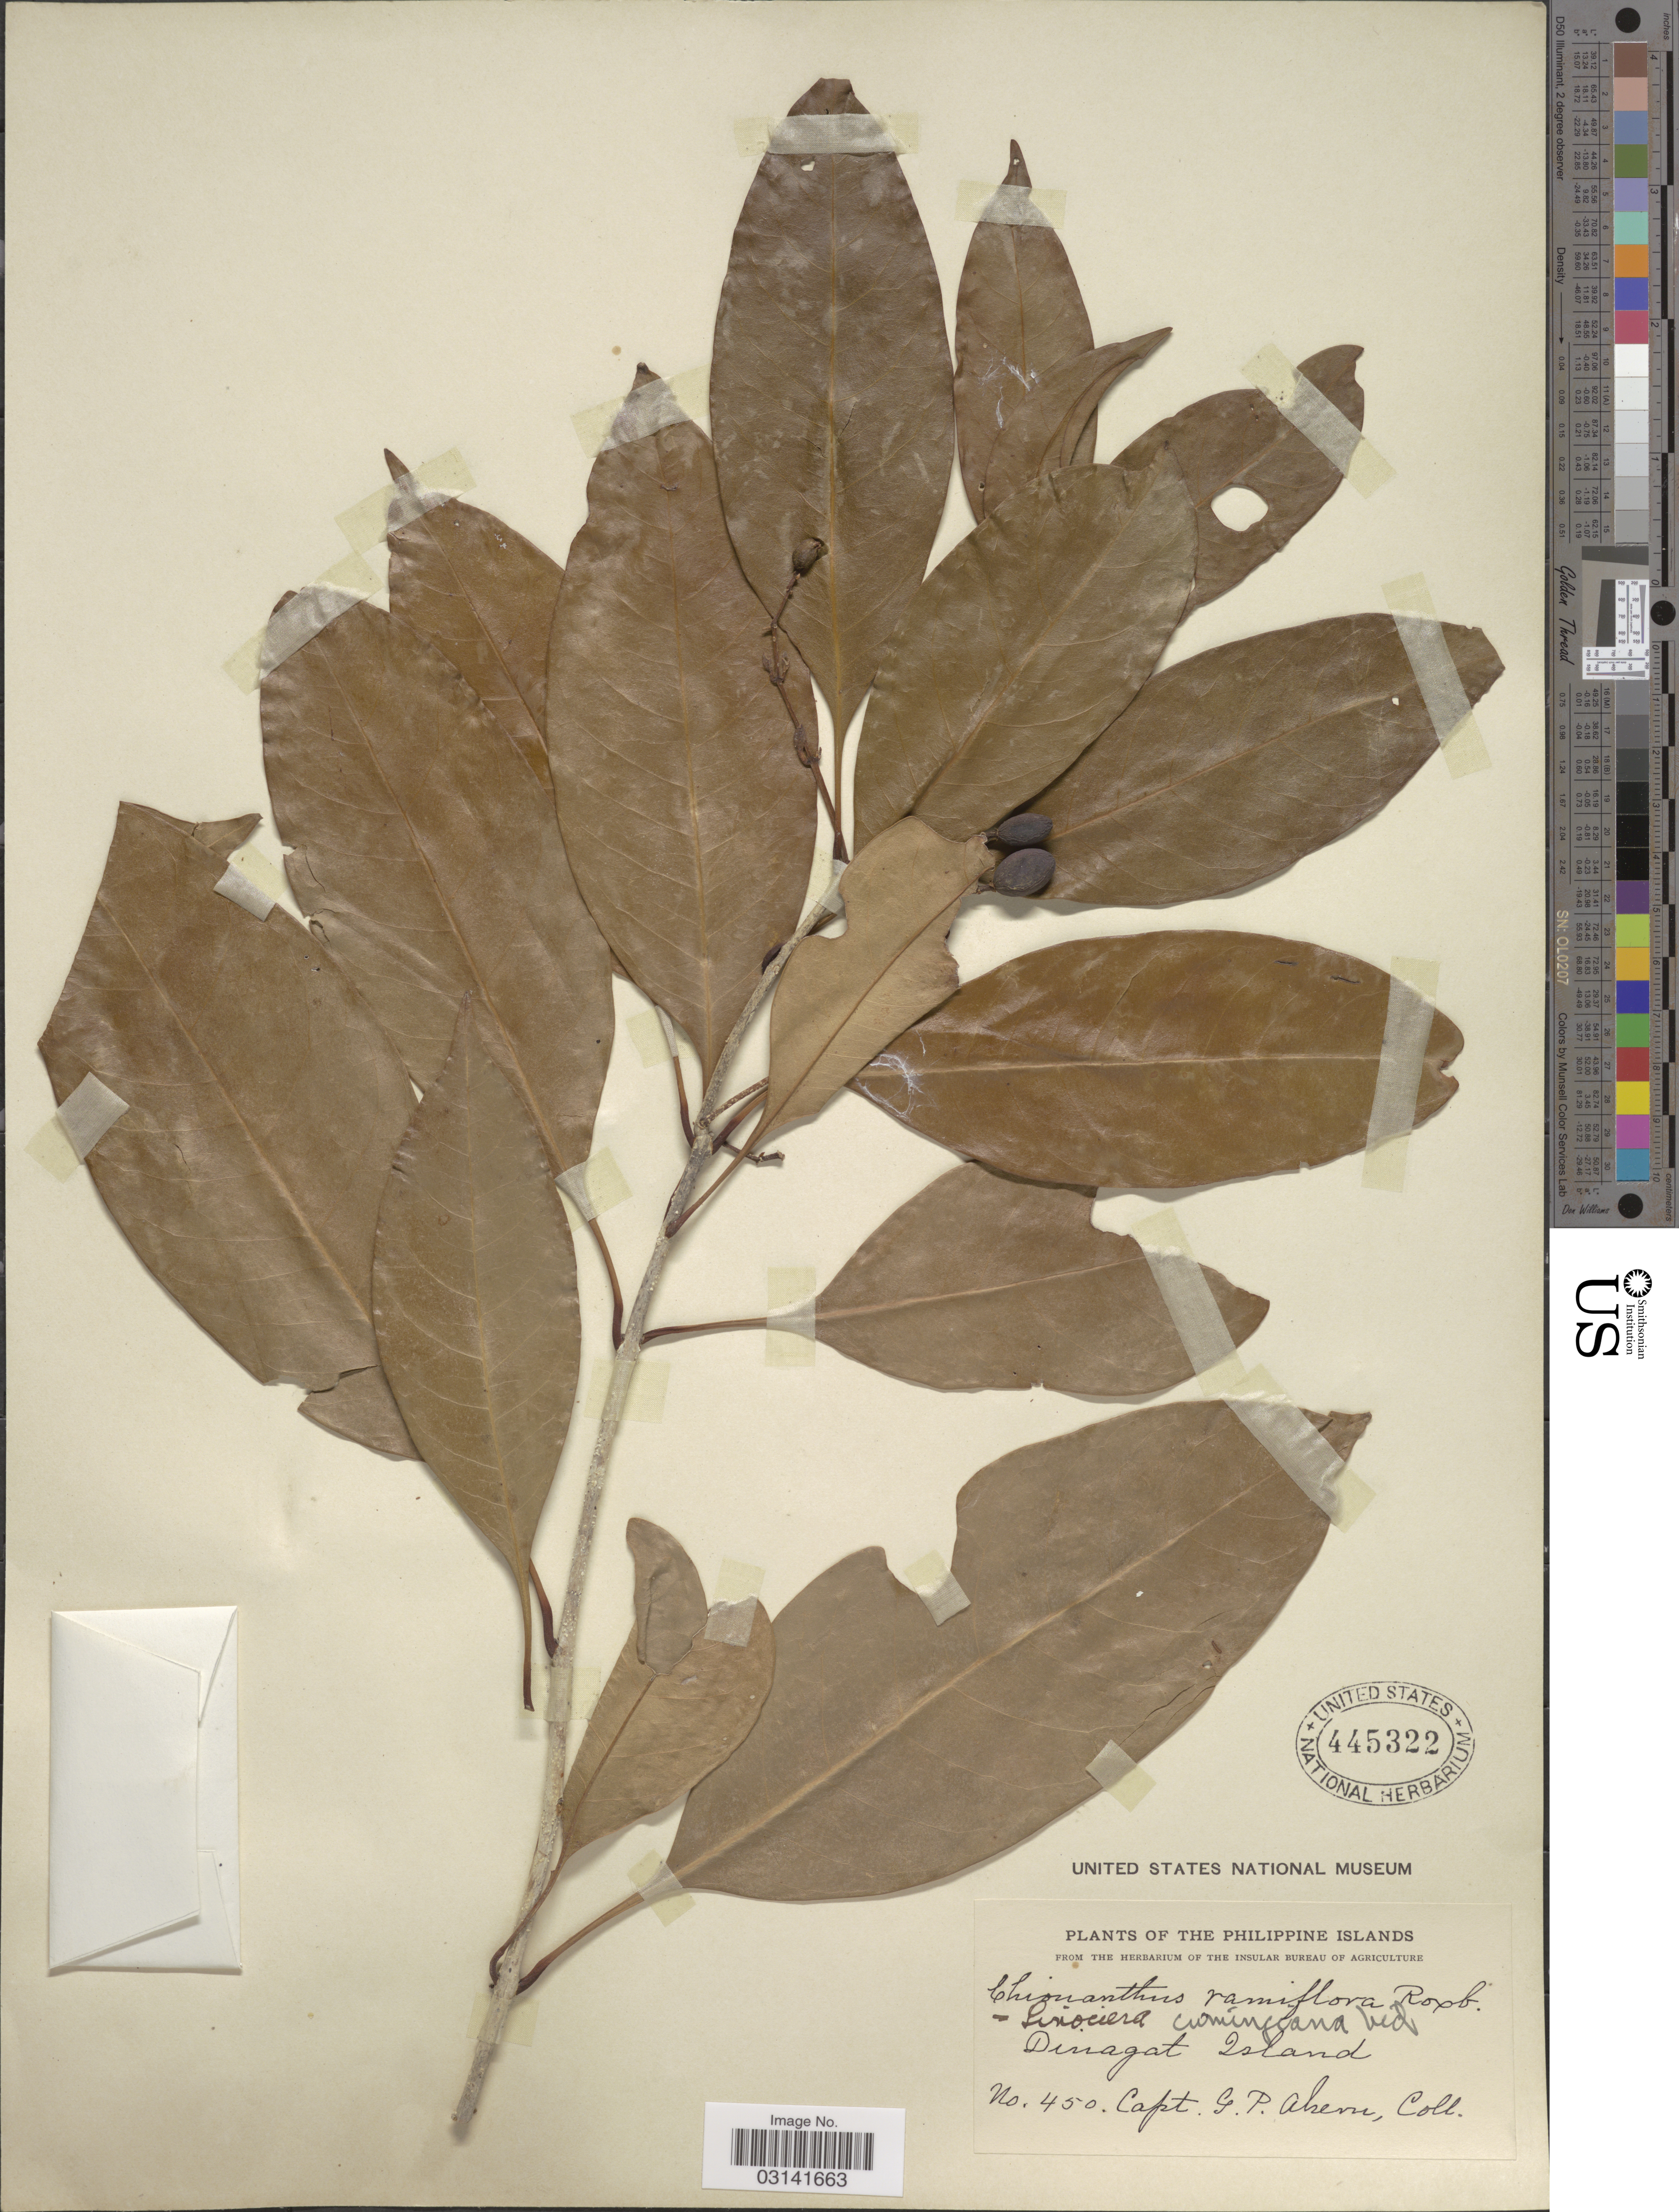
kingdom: Plantae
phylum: Tracheophyta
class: Magnoliopsida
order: Lamiales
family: Oleaceae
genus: Chionanthus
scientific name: Chionanthus ramiflorus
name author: Roxb.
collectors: G. Ahern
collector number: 450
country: Philippines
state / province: Caraga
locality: Dinagat Island.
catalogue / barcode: US 445322